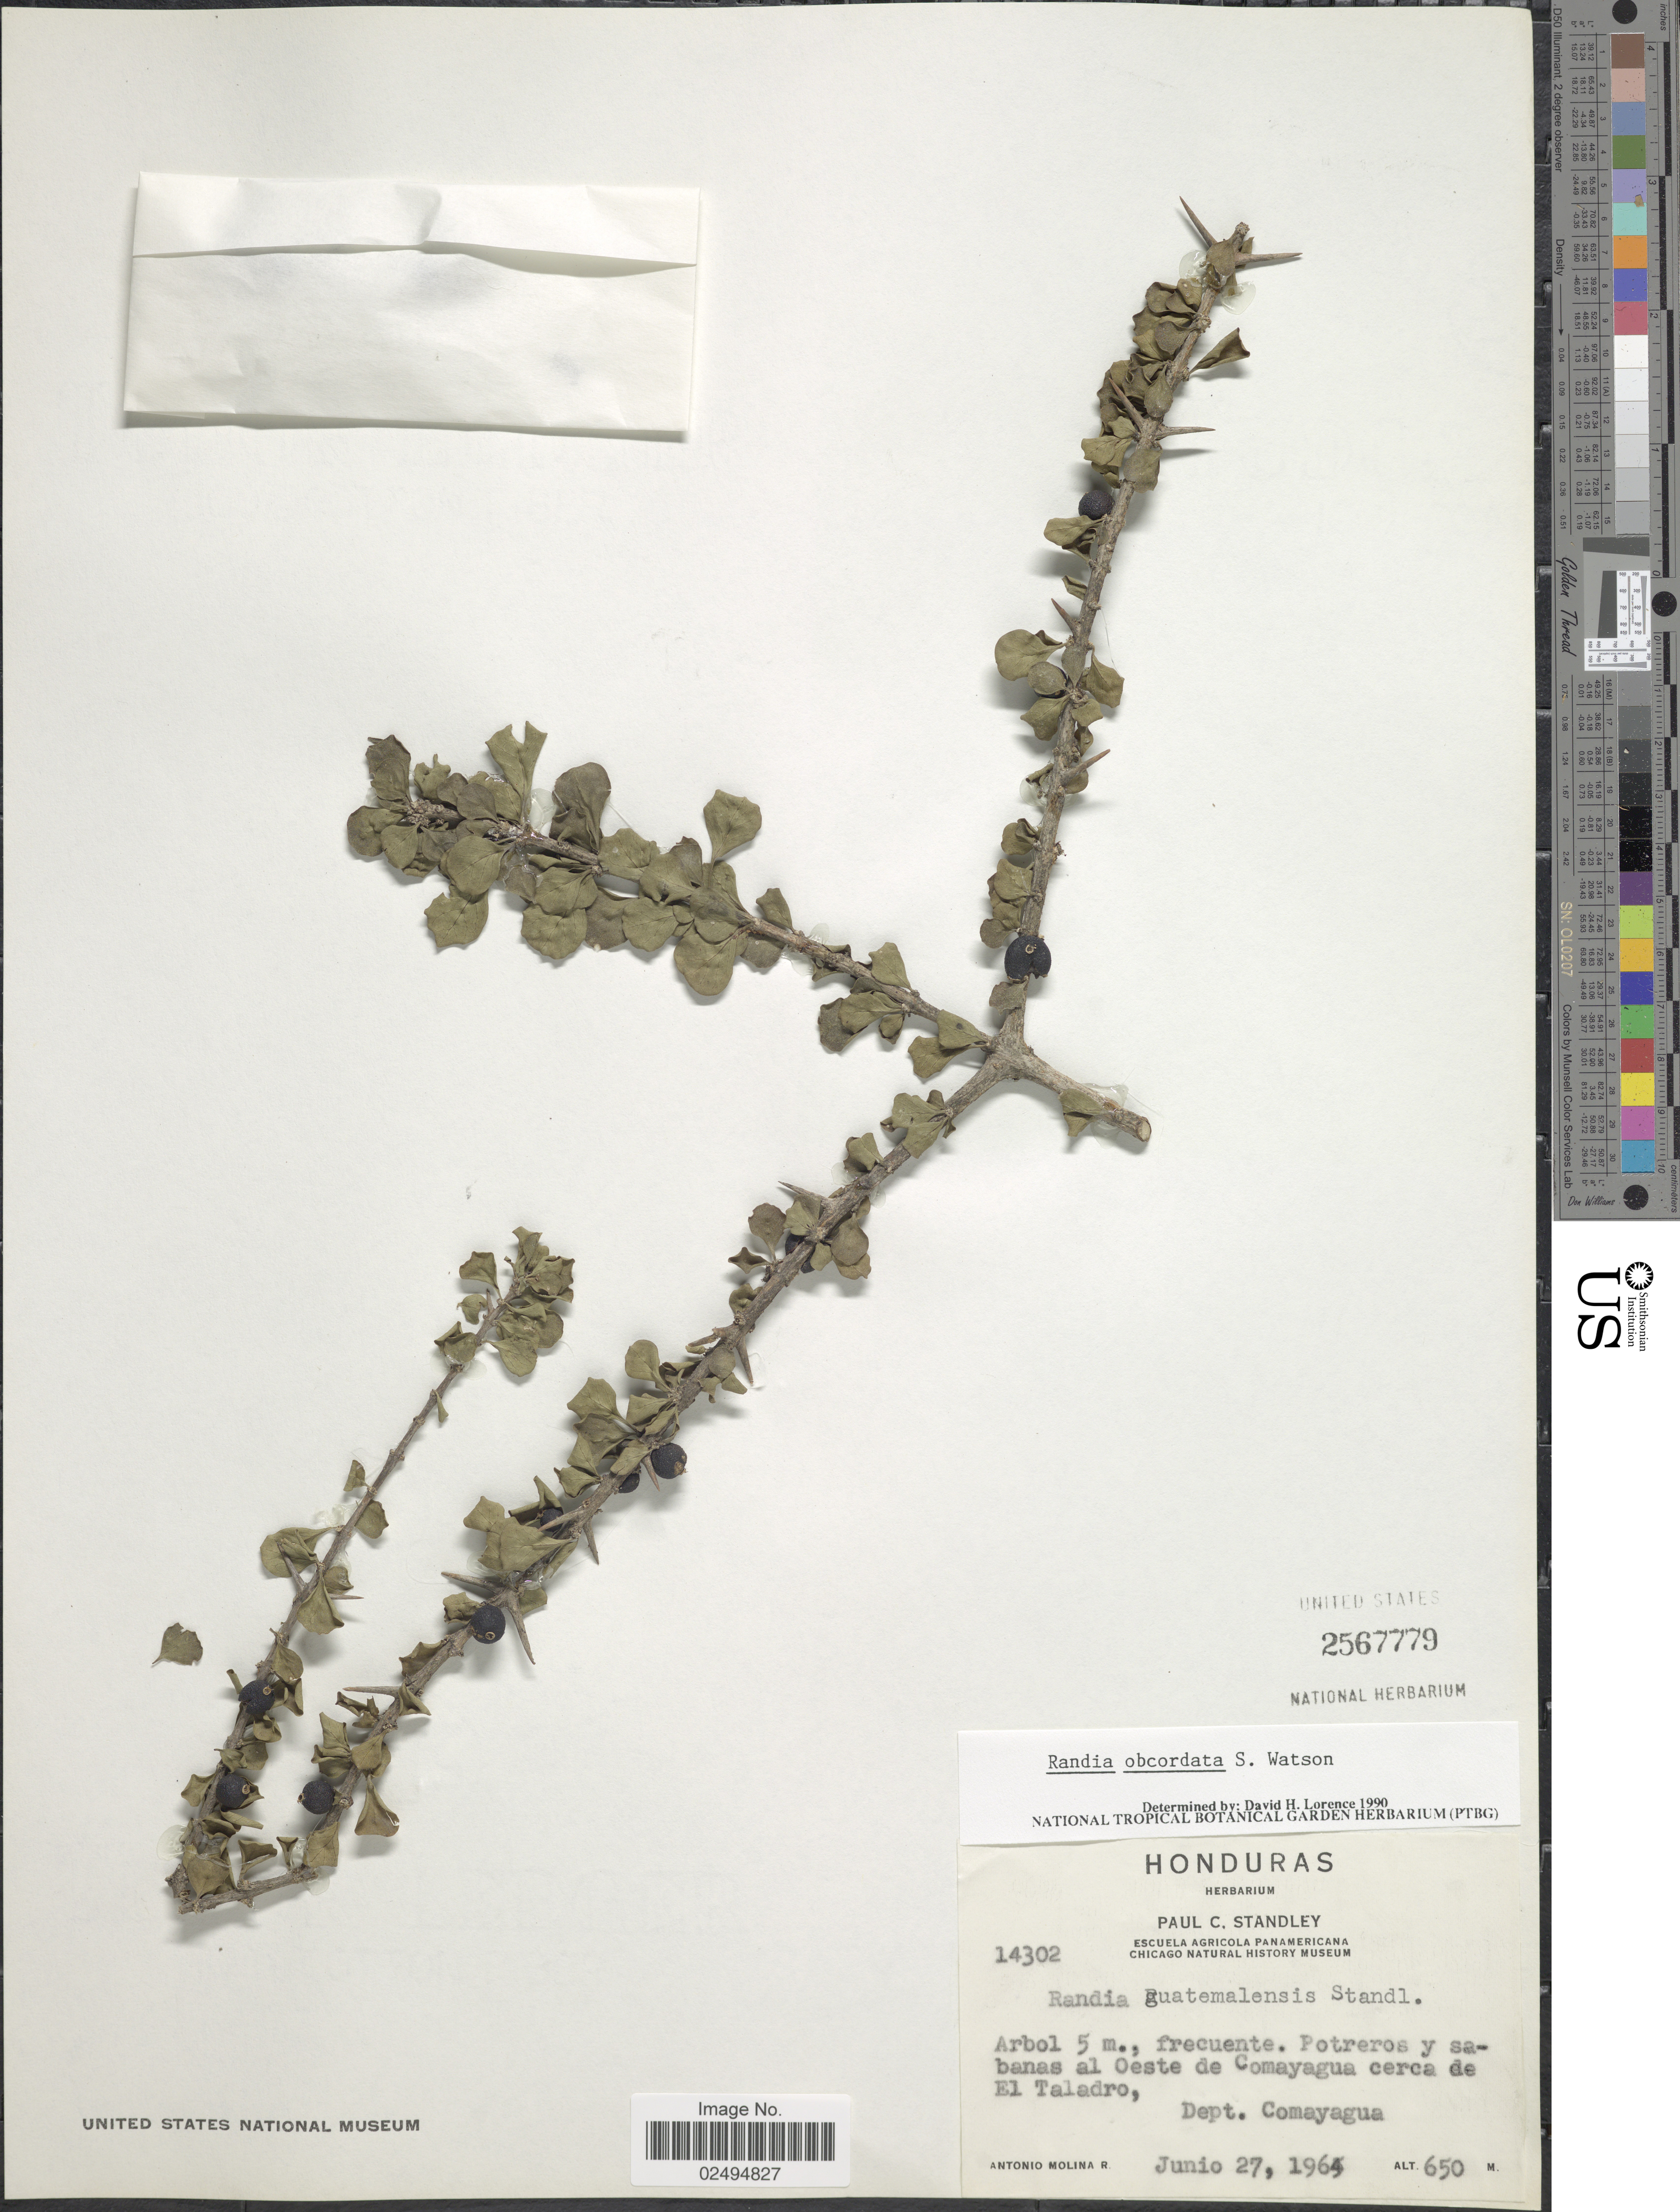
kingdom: Plantae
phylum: Tracheophyta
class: Magnoliopsida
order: Gentianales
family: Rubiaceae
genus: Randia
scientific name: Randia obcordata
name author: S. Watson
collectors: A. Molina R.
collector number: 14302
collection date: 1965-06-27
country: Honduras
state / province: Comayagua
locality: Potreros y sabanas al Oeste de Comayagua cerca de El Taladro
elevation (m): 650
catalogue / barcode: US 2567779